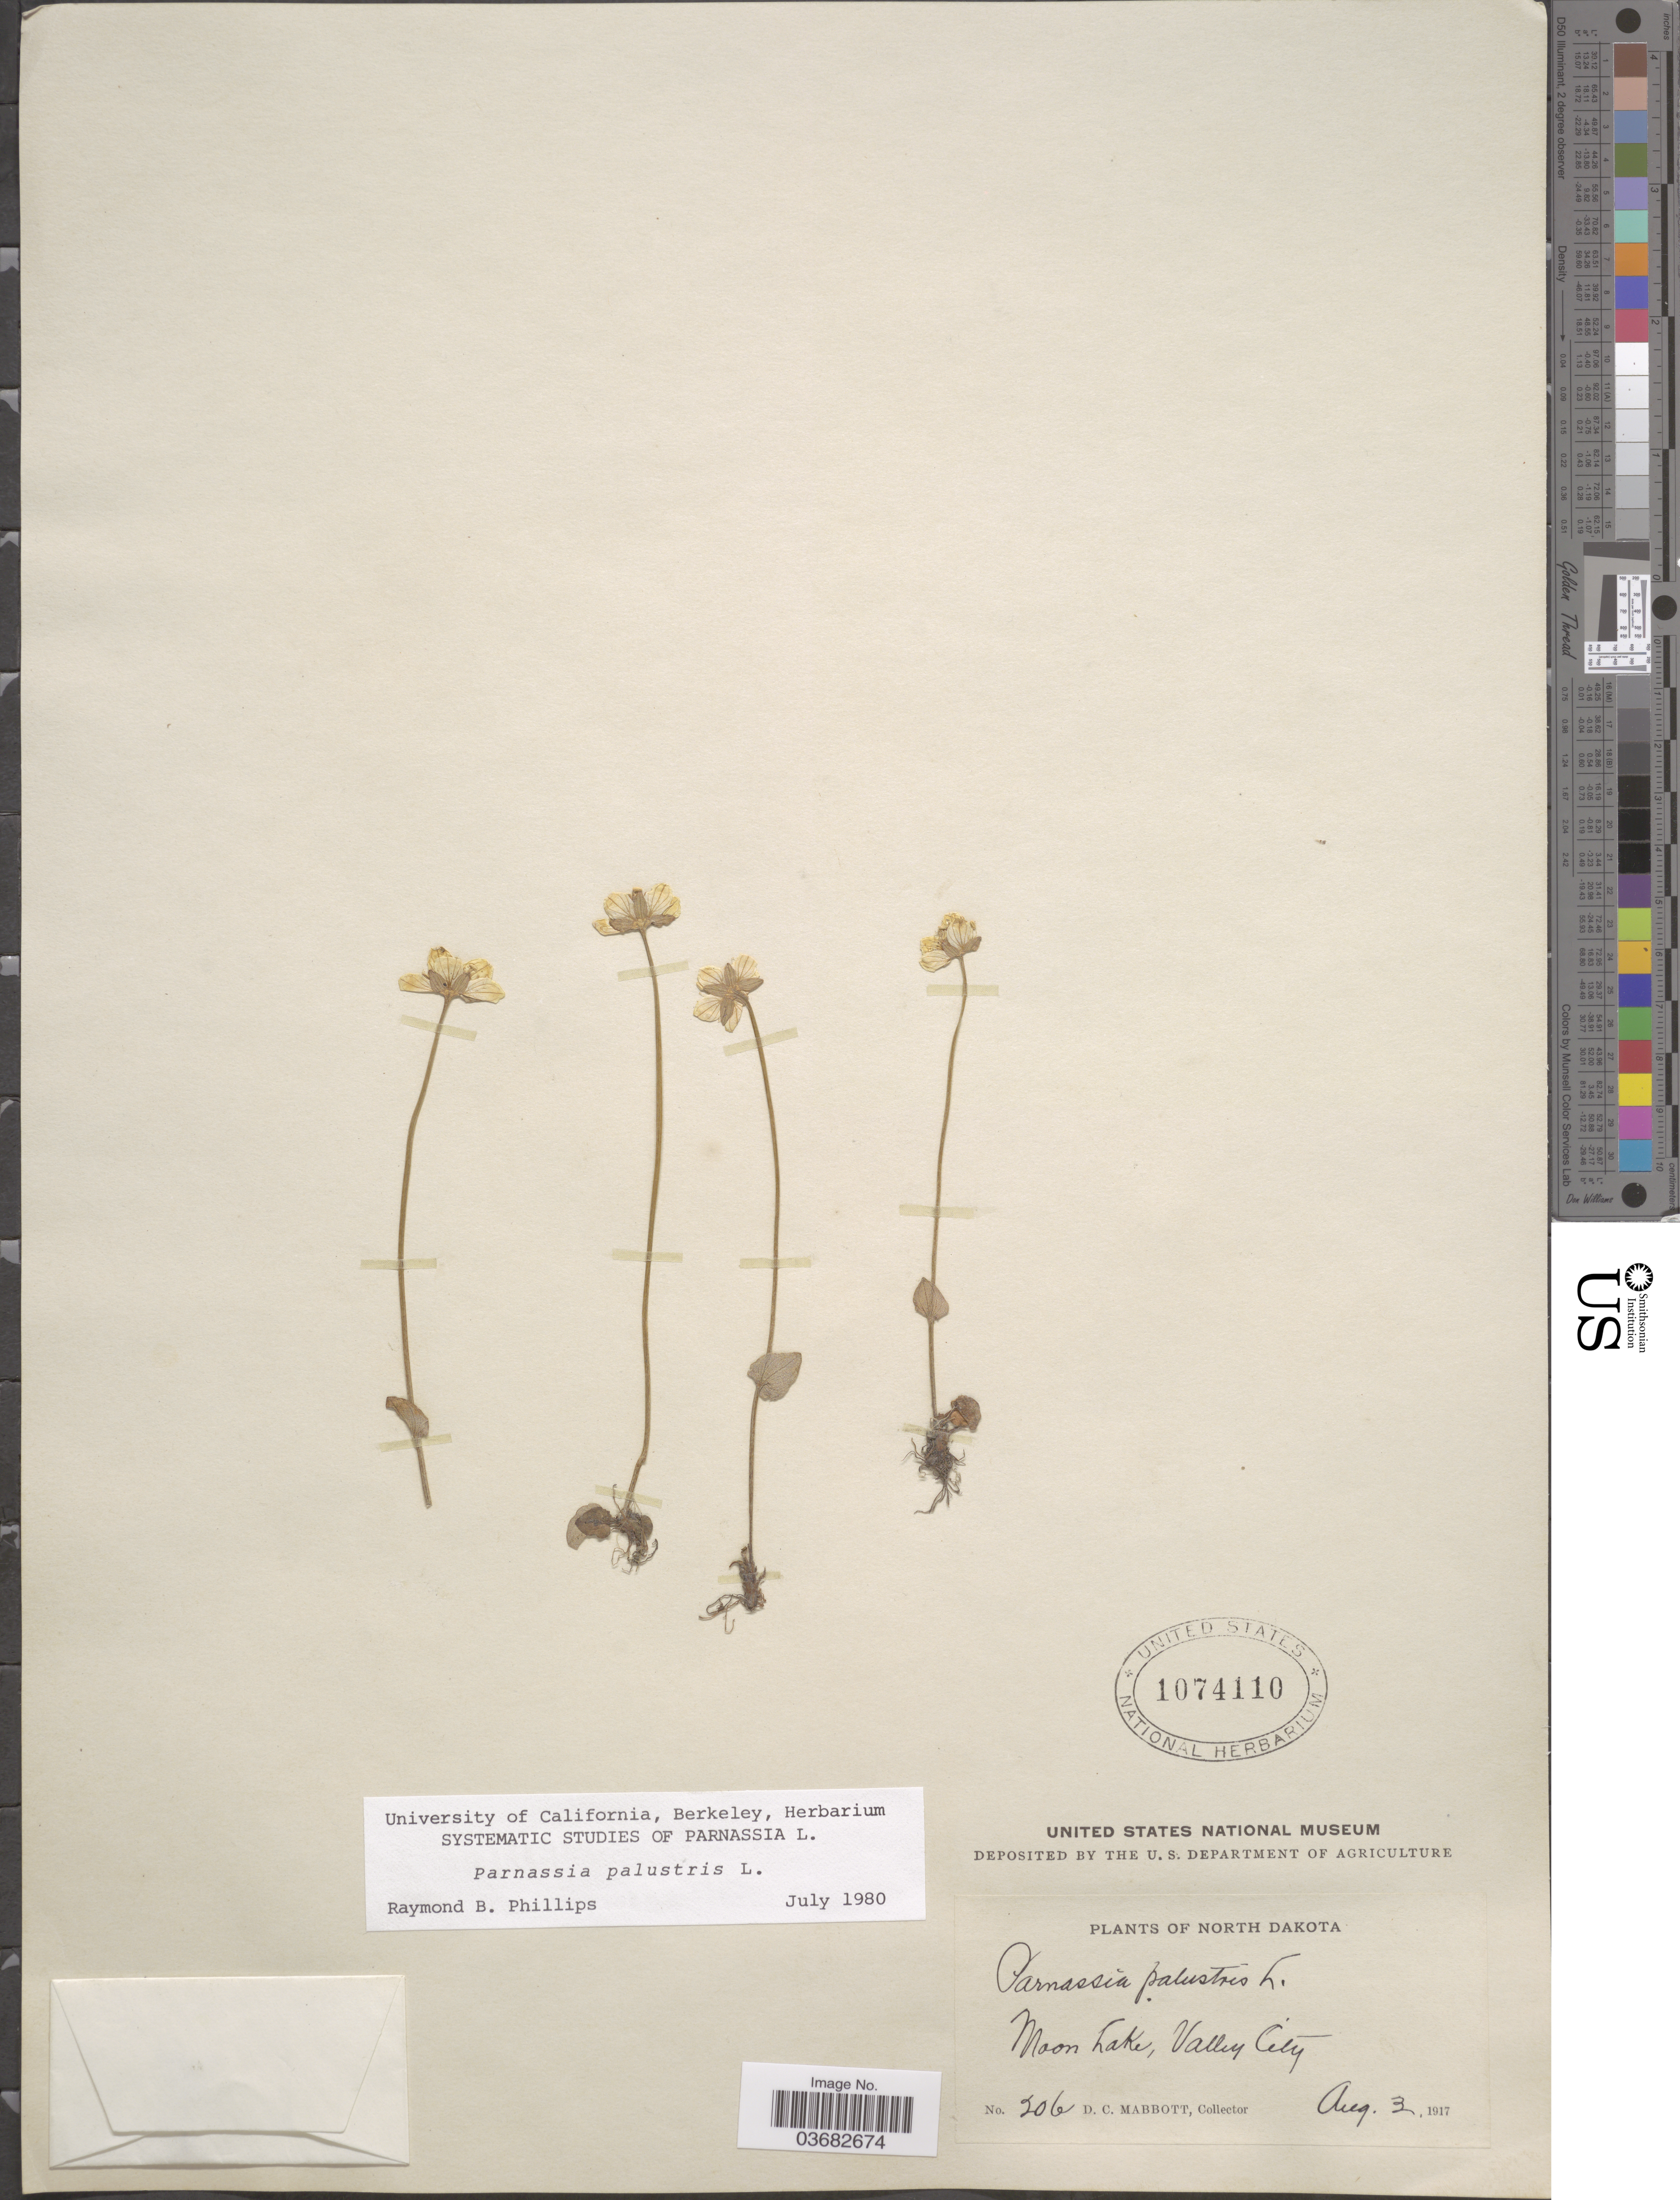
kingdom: Plantae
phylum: Tracheophyta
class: Magnoliopsida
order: Celastrales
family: Parnassiaceae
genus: Parnassia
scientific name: Parnassia palustris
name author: L.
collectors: D. Mabbott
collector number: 206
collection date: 1917-08-03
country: United States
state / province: North Dakota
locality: Moon Lake, Valley City.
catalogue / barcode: US 1074110